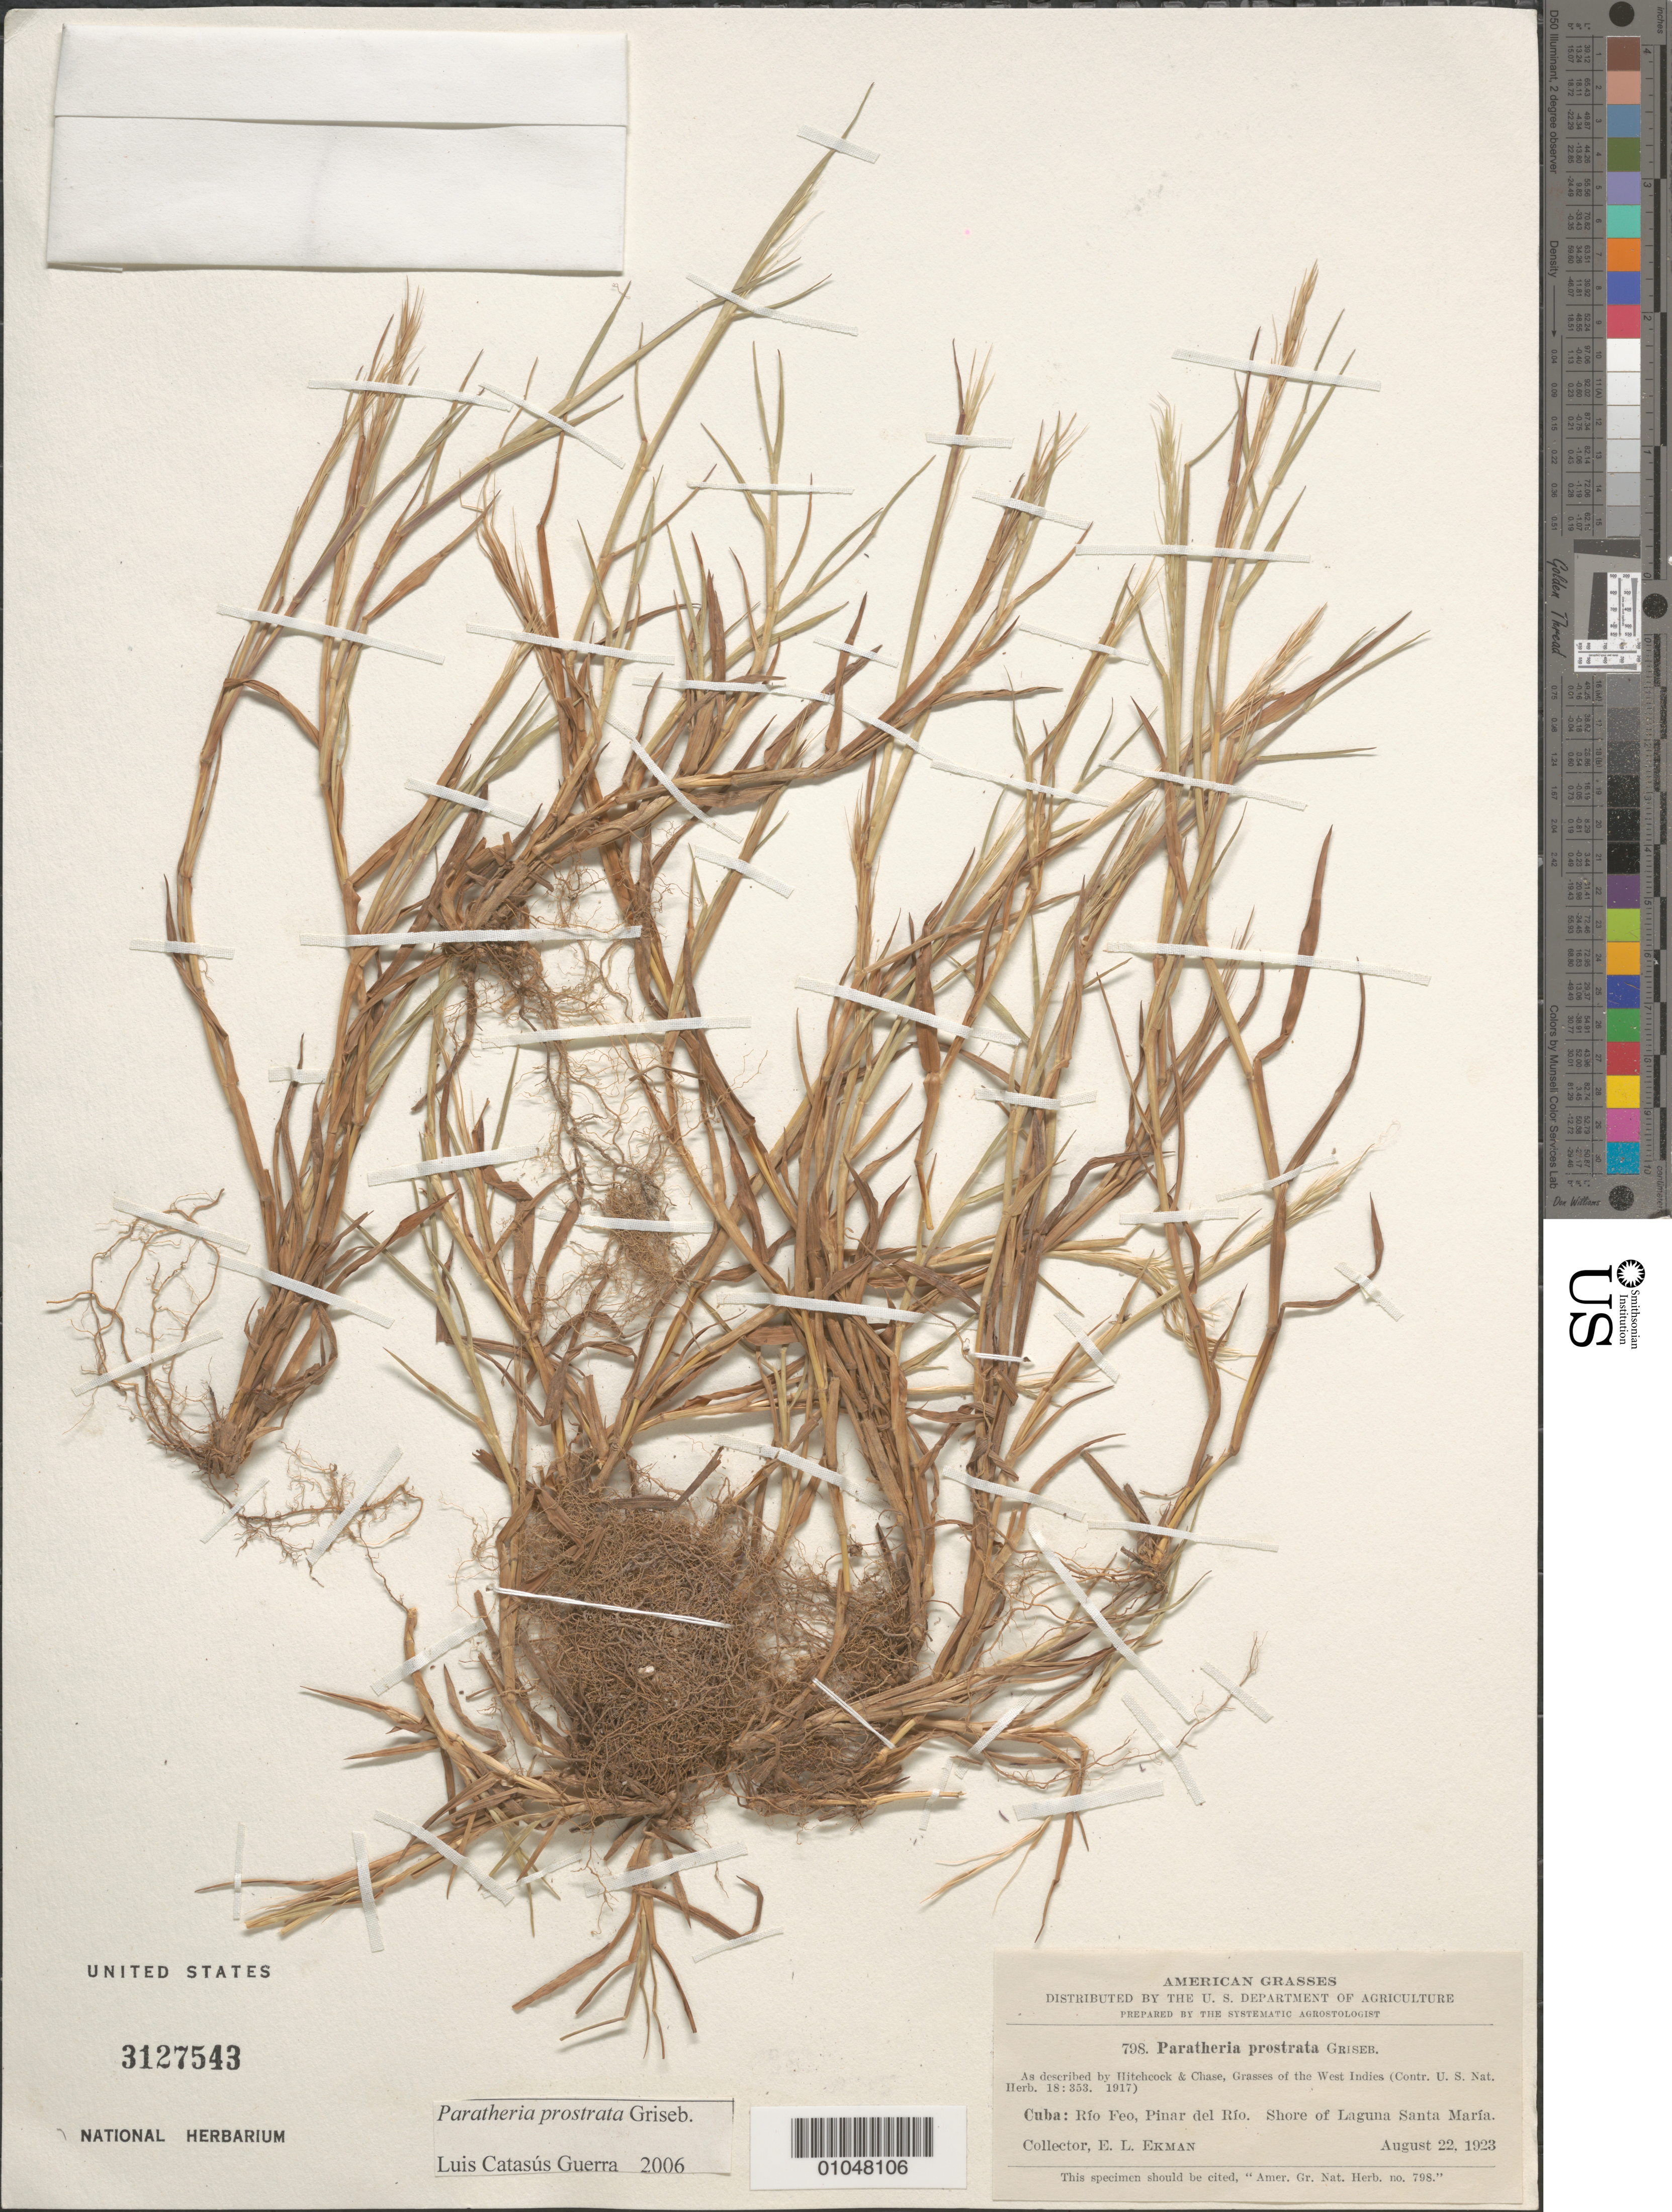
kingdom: Plantae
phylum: Tracheophyta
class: Liliopsida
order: Poales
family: Poaceae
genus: Paratheria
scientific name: Paratheria prostrata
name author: Griseb.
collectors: E. L. Ekman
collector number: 798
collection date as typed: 22 Aug 1923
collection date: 1923-08-22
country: Cuba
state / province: Pinar del Rio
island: Cuba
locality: Rio Feo, Pinar del Rio city, shore of Laguna Santa Maria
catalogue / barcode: US 3127543